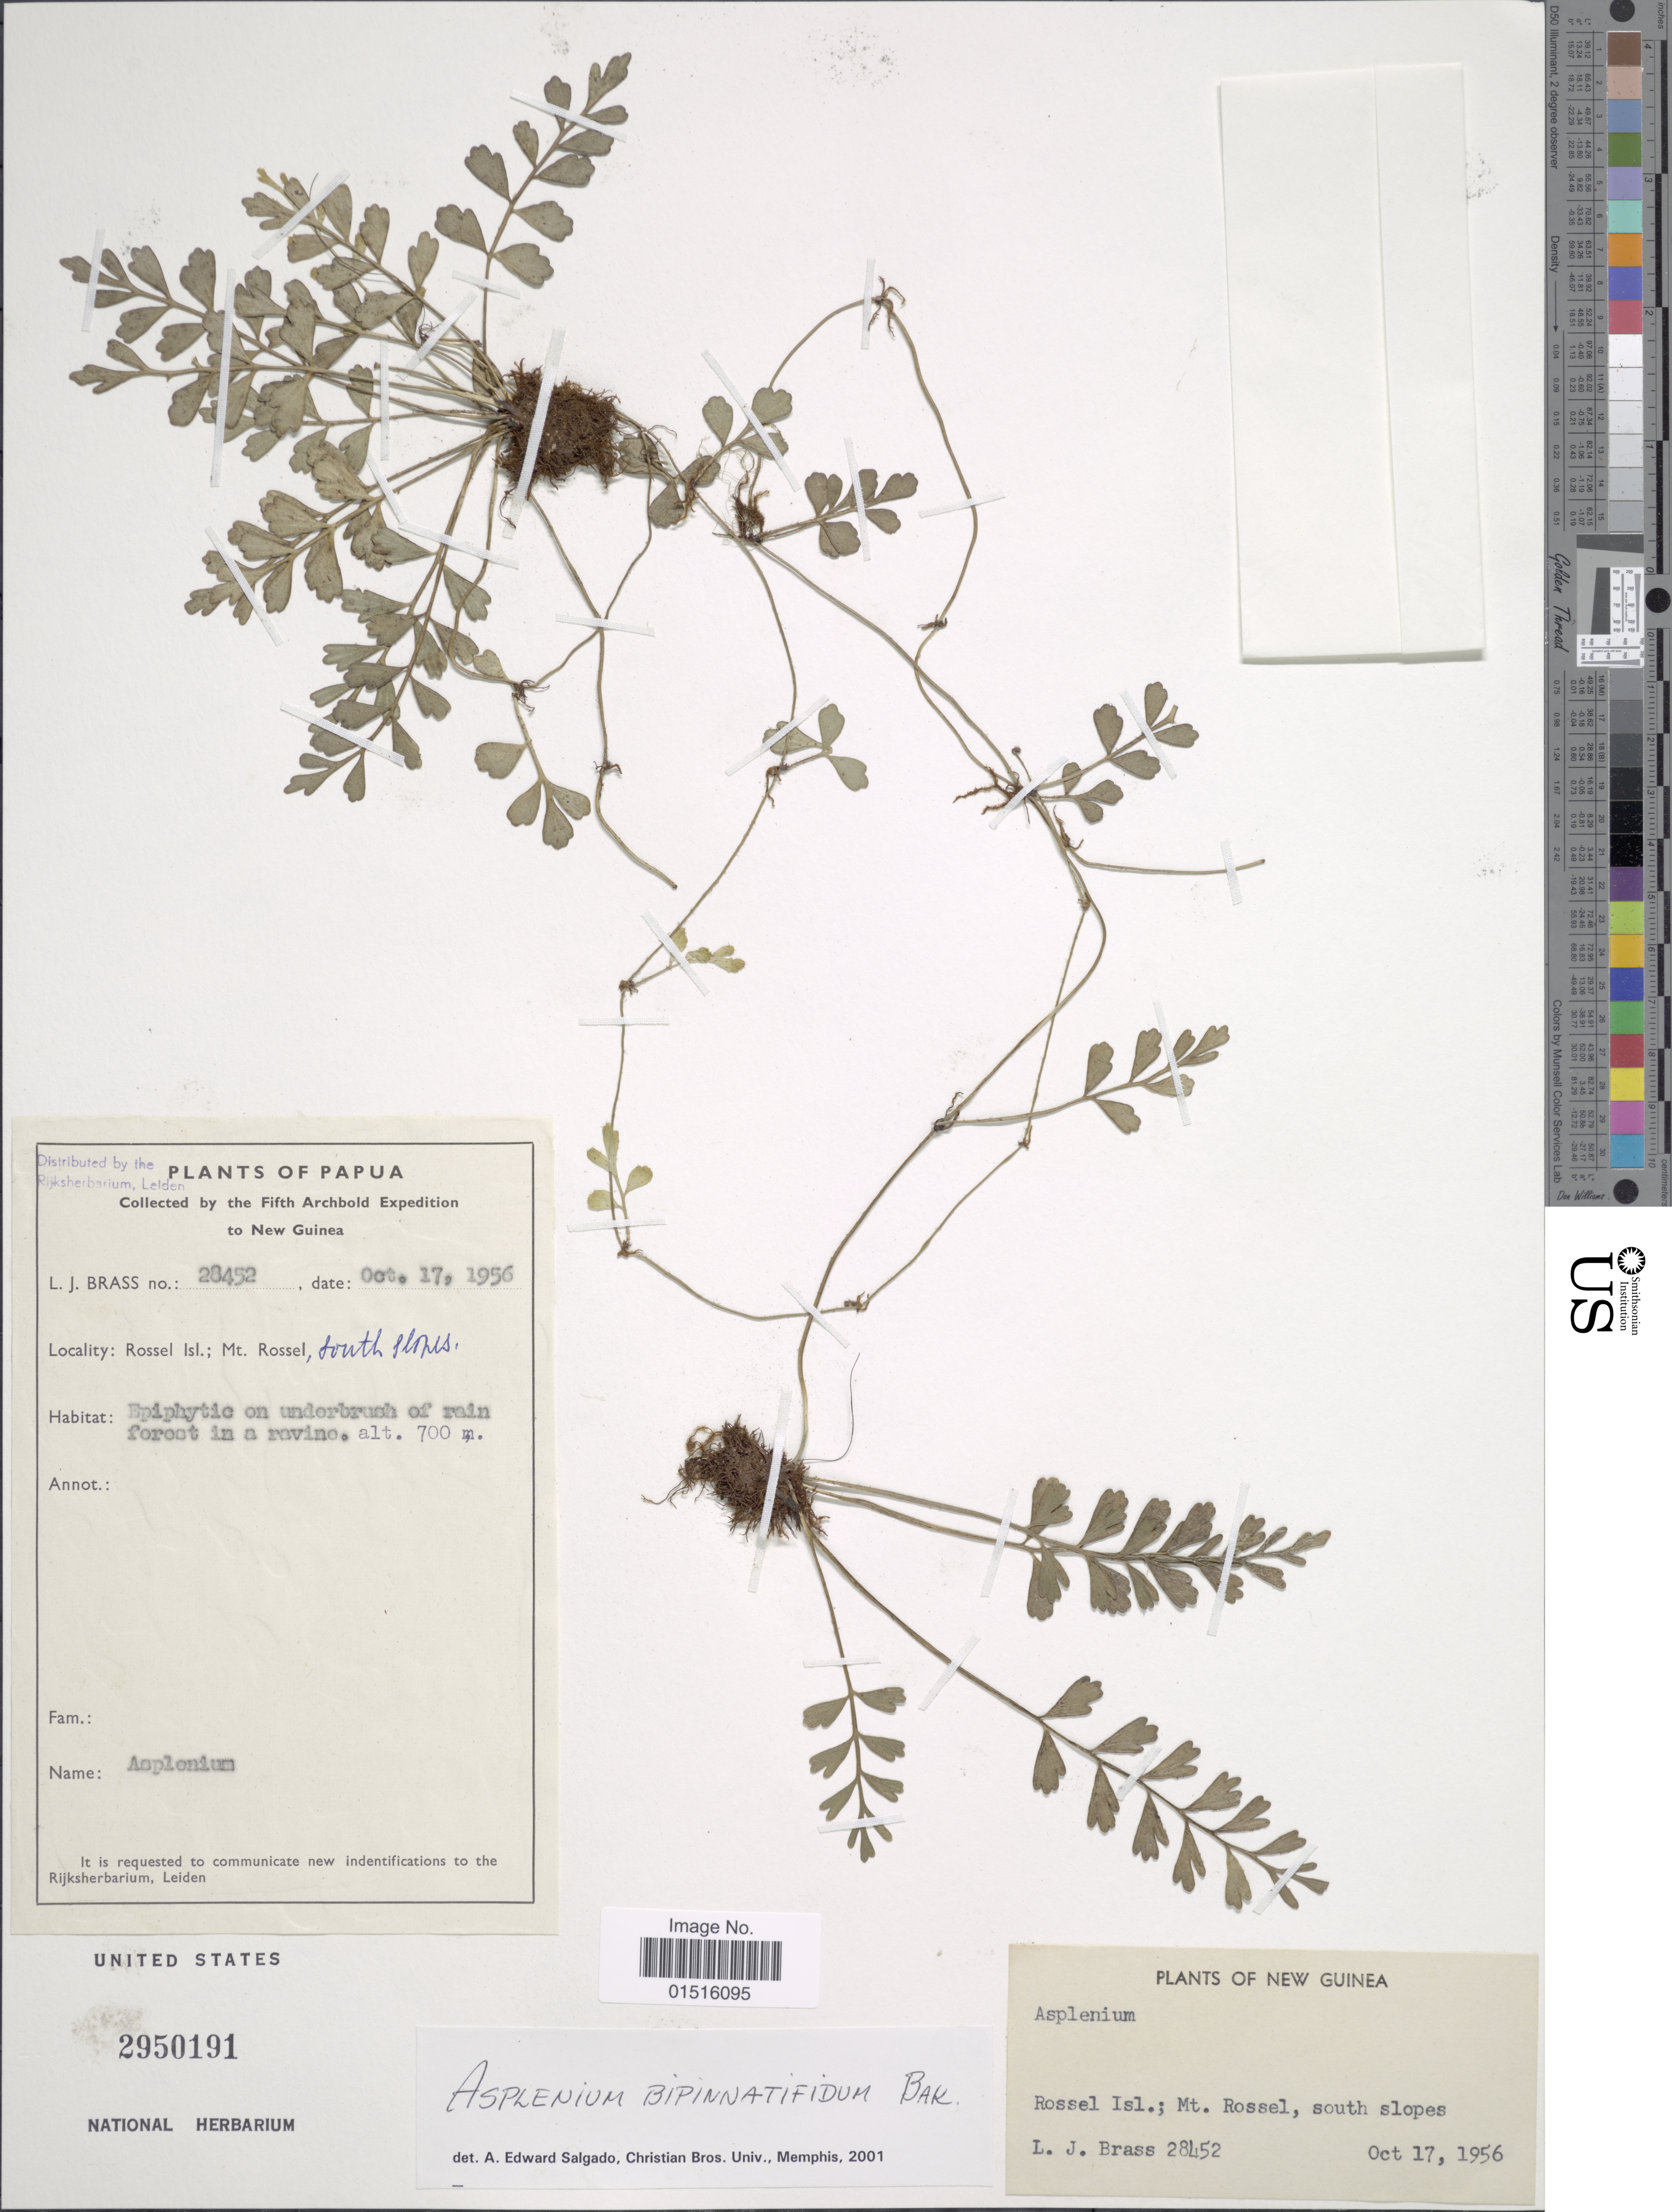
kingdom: Plantae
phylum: Tracheophyta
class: Polypodiopsida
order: Polypodiales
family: Aspleniaceae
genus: Asplenium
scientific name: Asplenium bipinnatifidum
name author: Baker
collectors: L. J. Brass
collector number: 28452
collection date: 1956-10-17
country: Indonesia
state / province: Papua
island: New Guinea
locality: Plants of New Guinea, Rossel Isl. ; Mt. Rossel, south slopes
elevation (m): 700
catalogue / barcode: US 2950191